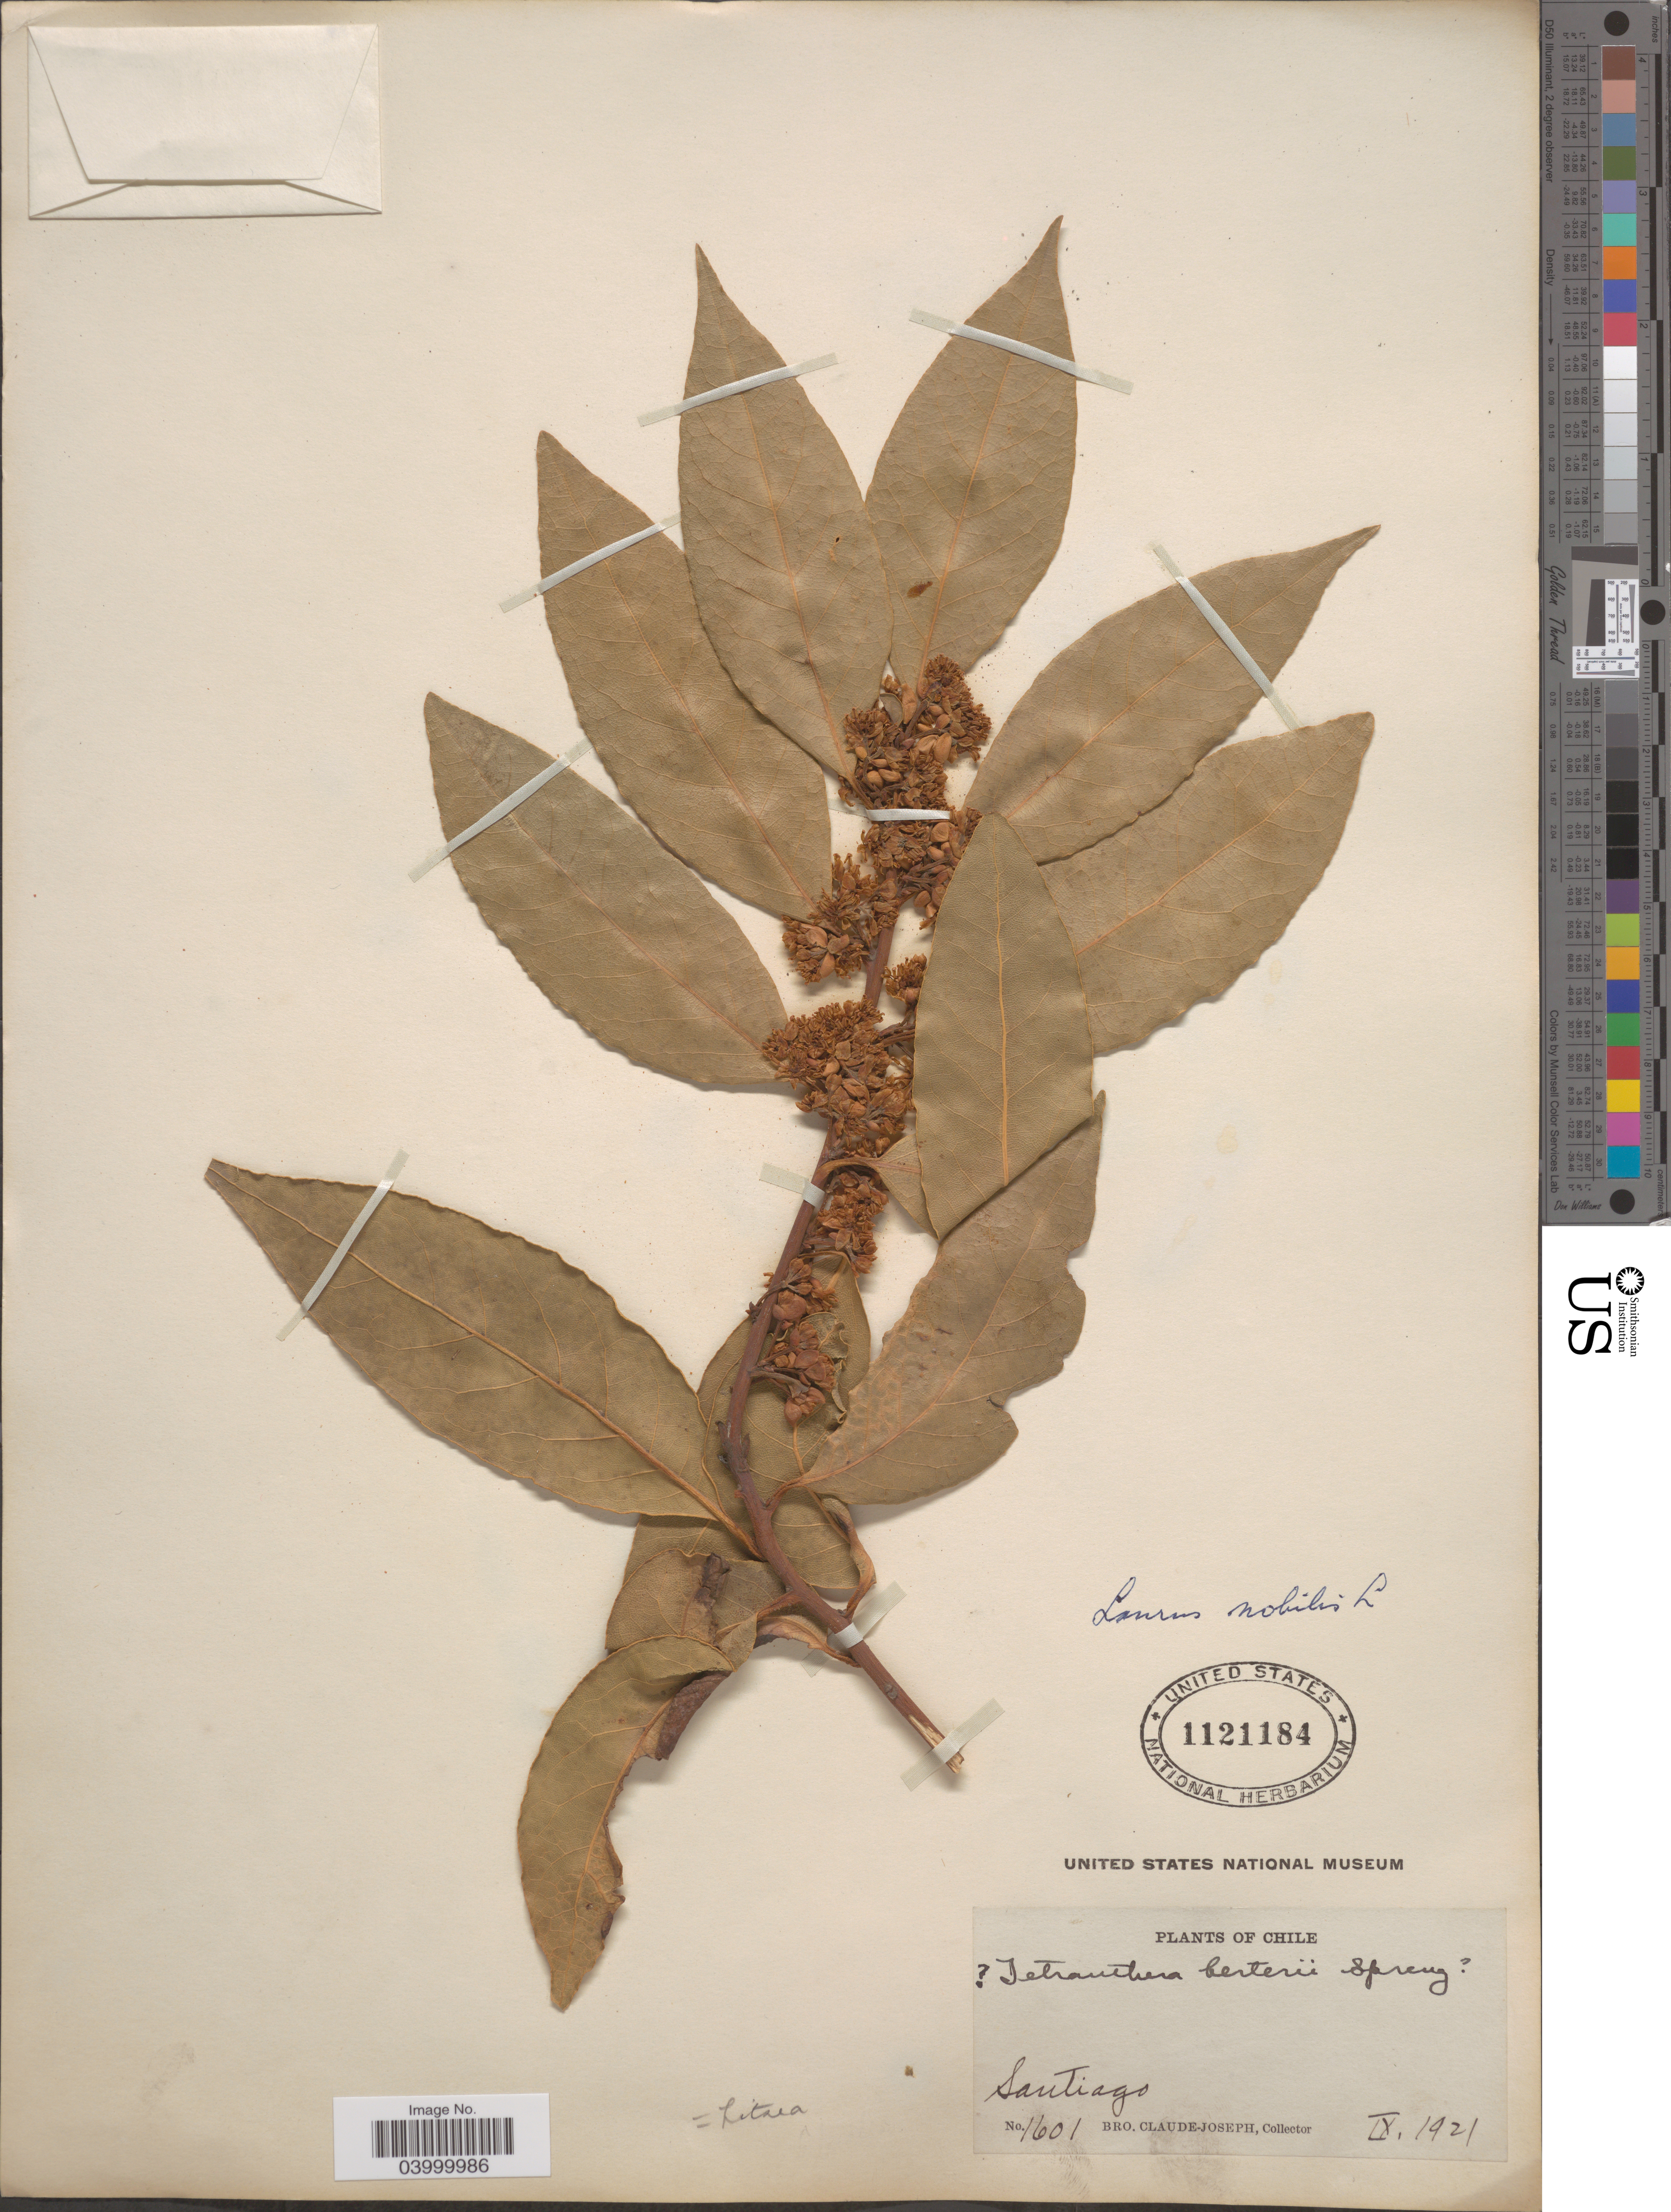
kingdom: Plantae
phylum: Tracheophyta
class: Magnoliopsida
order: Laurales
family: Lauraceae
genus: Cinnamomum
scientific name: Cinnamomum zollingeri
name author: Lukman.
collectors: Bro. Claude-Joseph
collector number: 1601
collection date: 1921-09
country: Chile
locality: Santiago.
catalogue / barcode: US 1121184